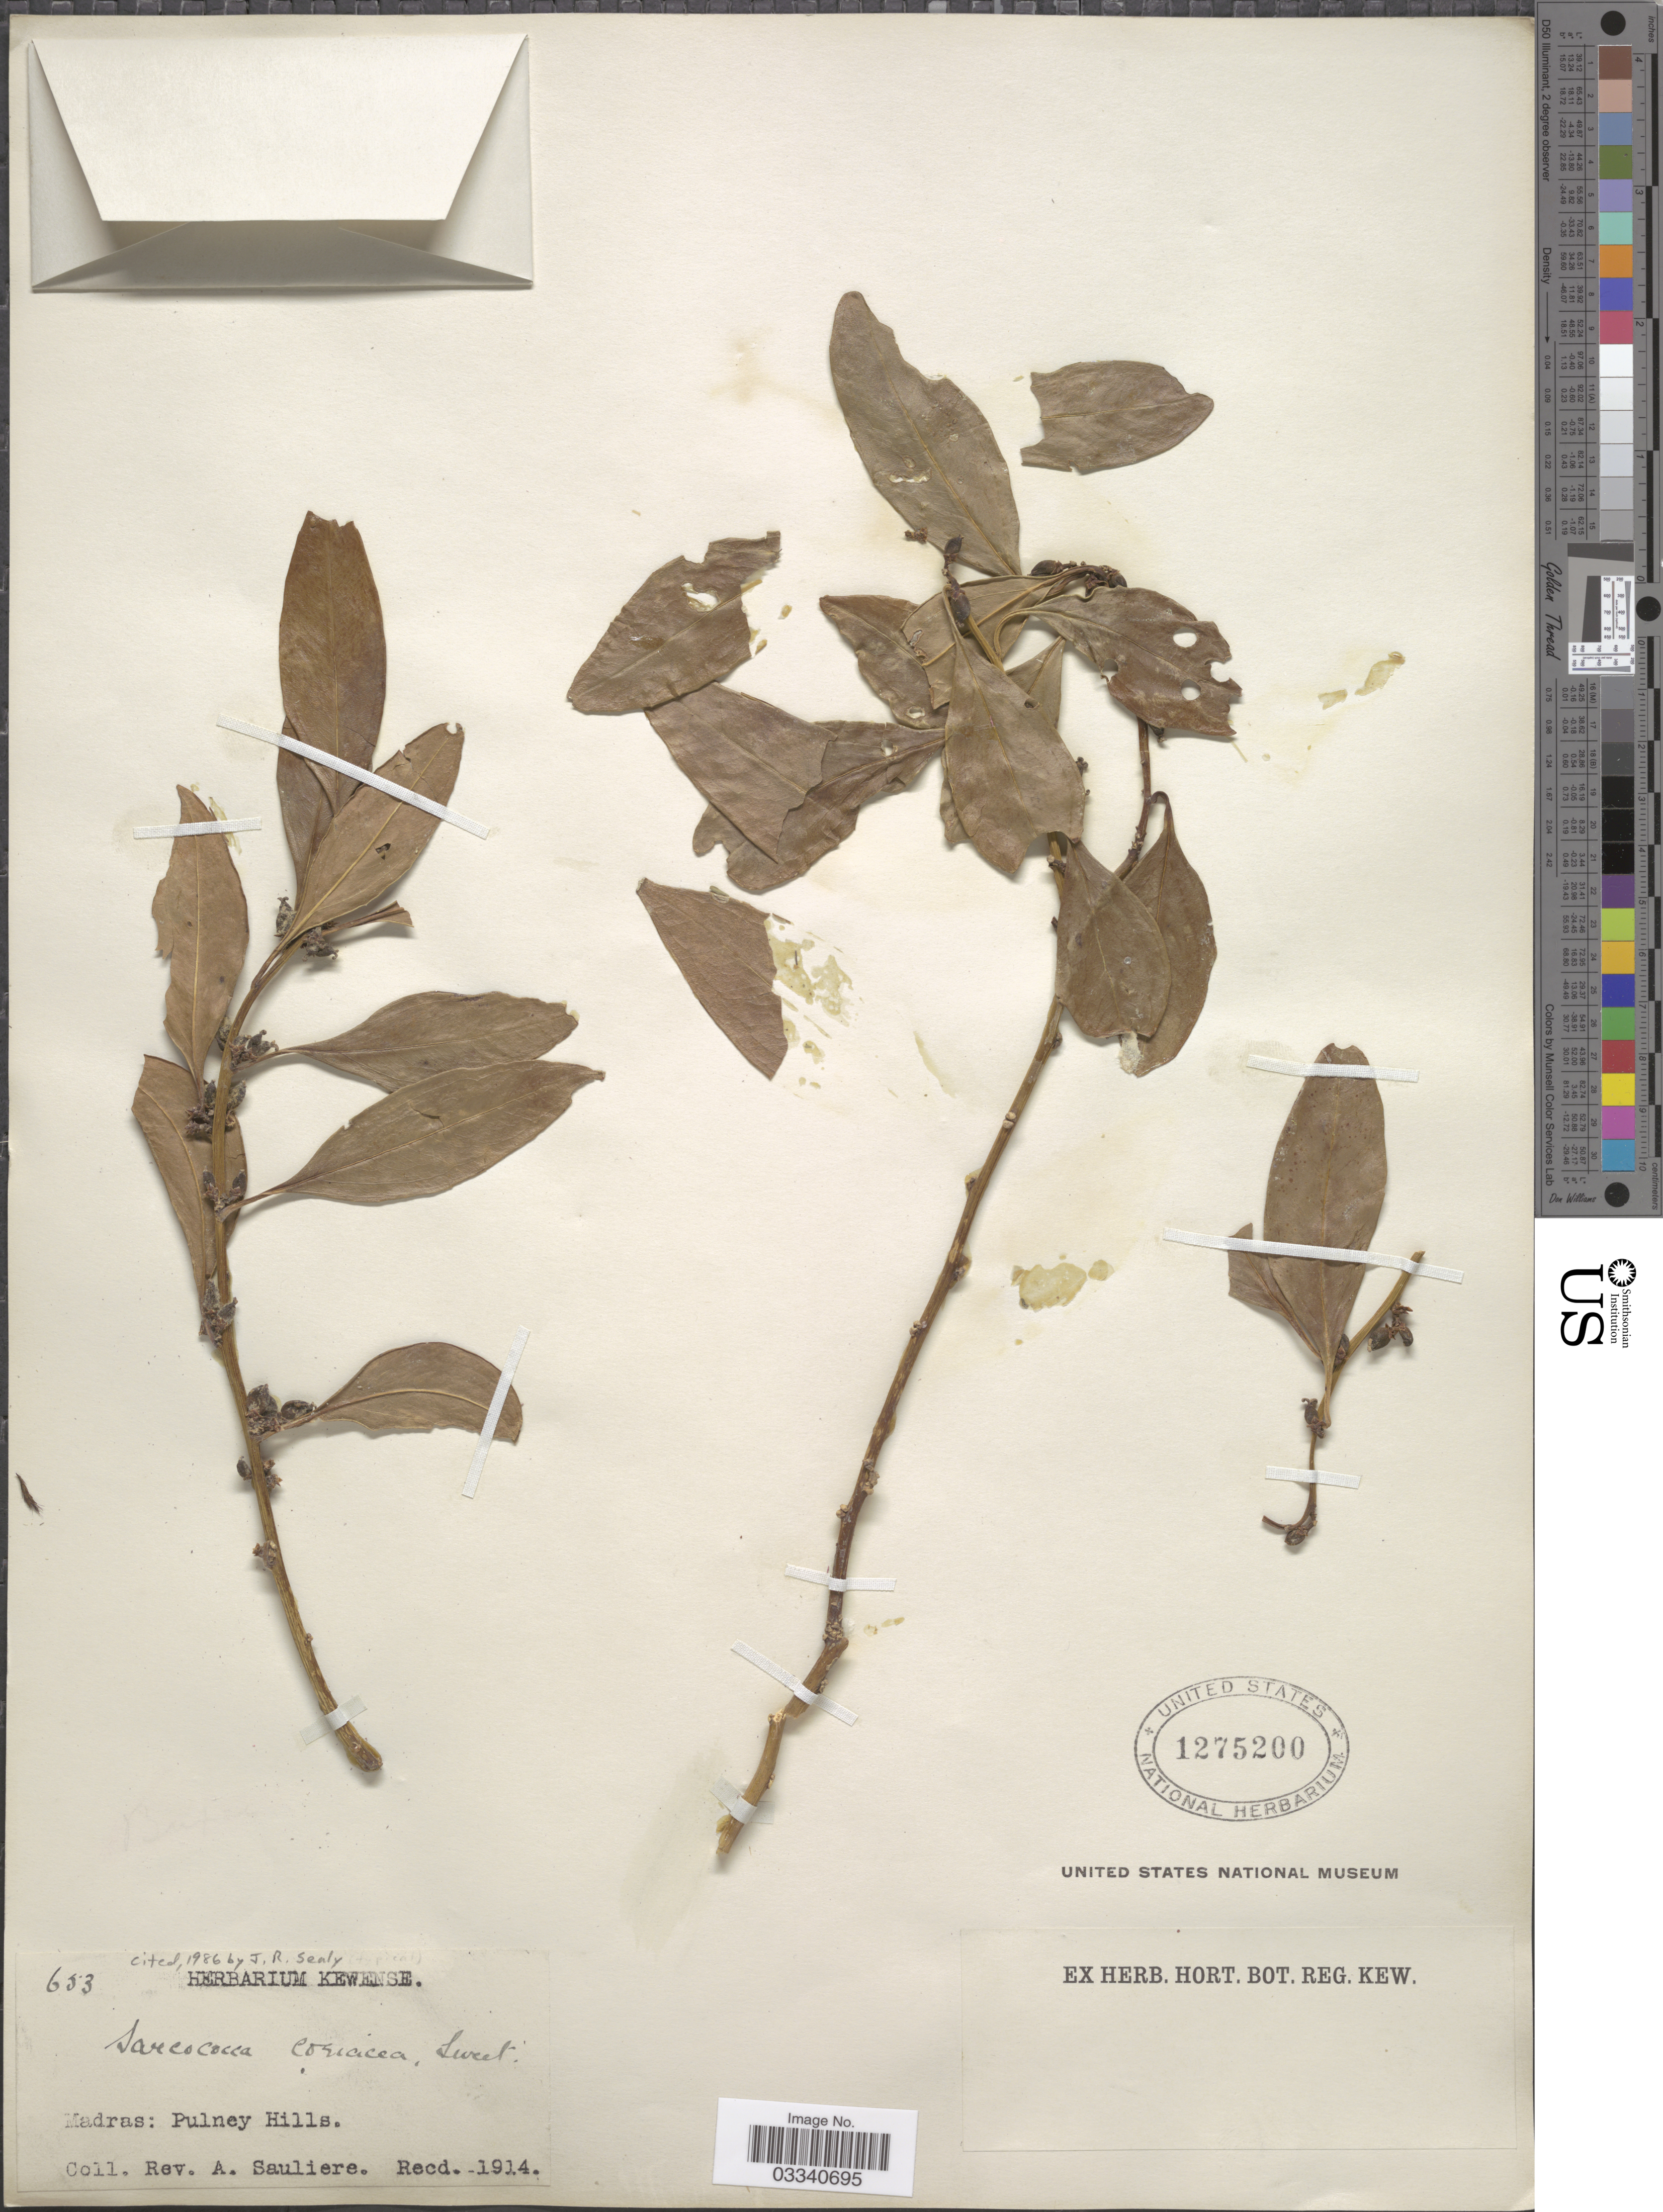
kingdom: Plantae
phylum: Tracheophyta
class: Magnoliopsida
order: Buxales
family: Buxaceae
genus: Sarcococca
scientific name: Sarcococca coriacea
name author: Müll. Arg.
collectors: A. Sauliere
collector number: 653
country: India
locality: Madras: Pulney Hills.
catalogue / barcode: US 1275200